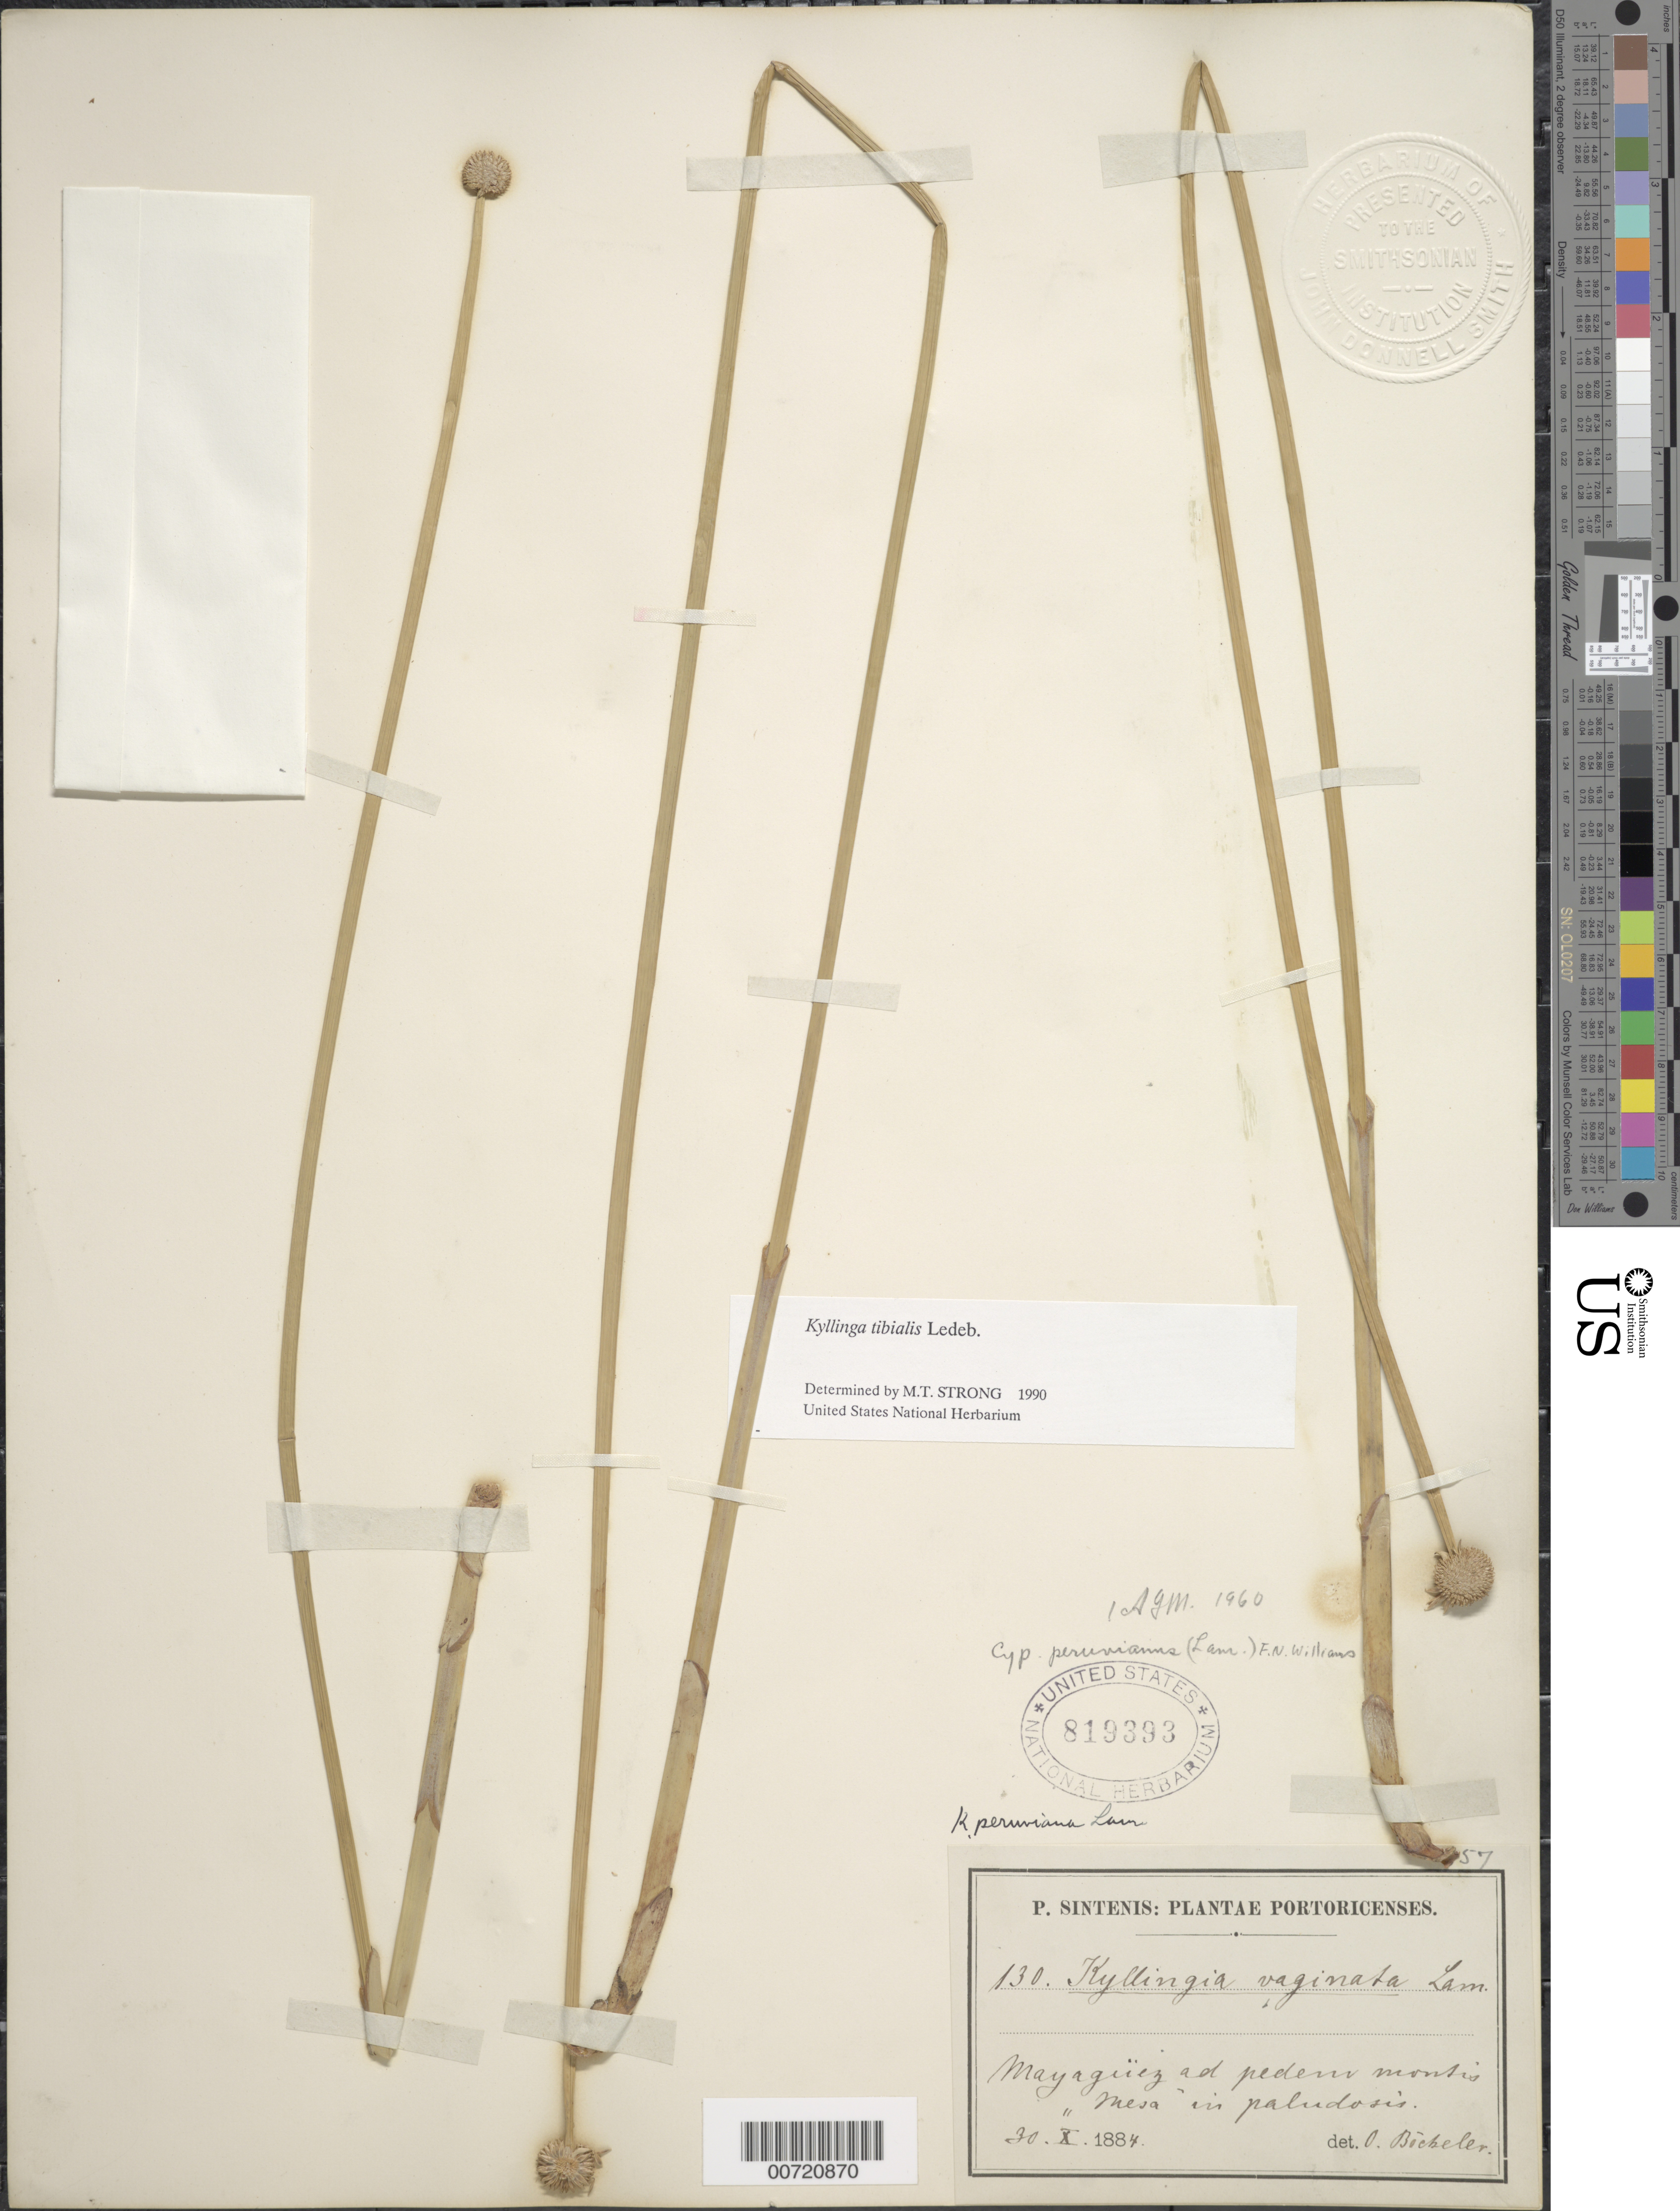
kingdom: Plantae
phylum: Tracheophyta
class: Liliopsida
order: Poales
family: Cyperaceae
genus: Cyperus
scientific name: Cyperus tibialis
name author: (Poit. ex Ledeb.) Govaerts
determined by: Strong, Mark T., (BOT), Smithsonian Institution - National Museum of Natural History (UNITED STATES)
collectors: P. Sintenis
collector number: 130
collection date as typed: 30 Oct 1884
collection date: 1884-10-30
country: Puerto Rico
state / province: Mayagüez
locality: Mayagüez.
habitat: Ad pedem montis Mesa. In paludosis.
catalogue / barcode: US 819393